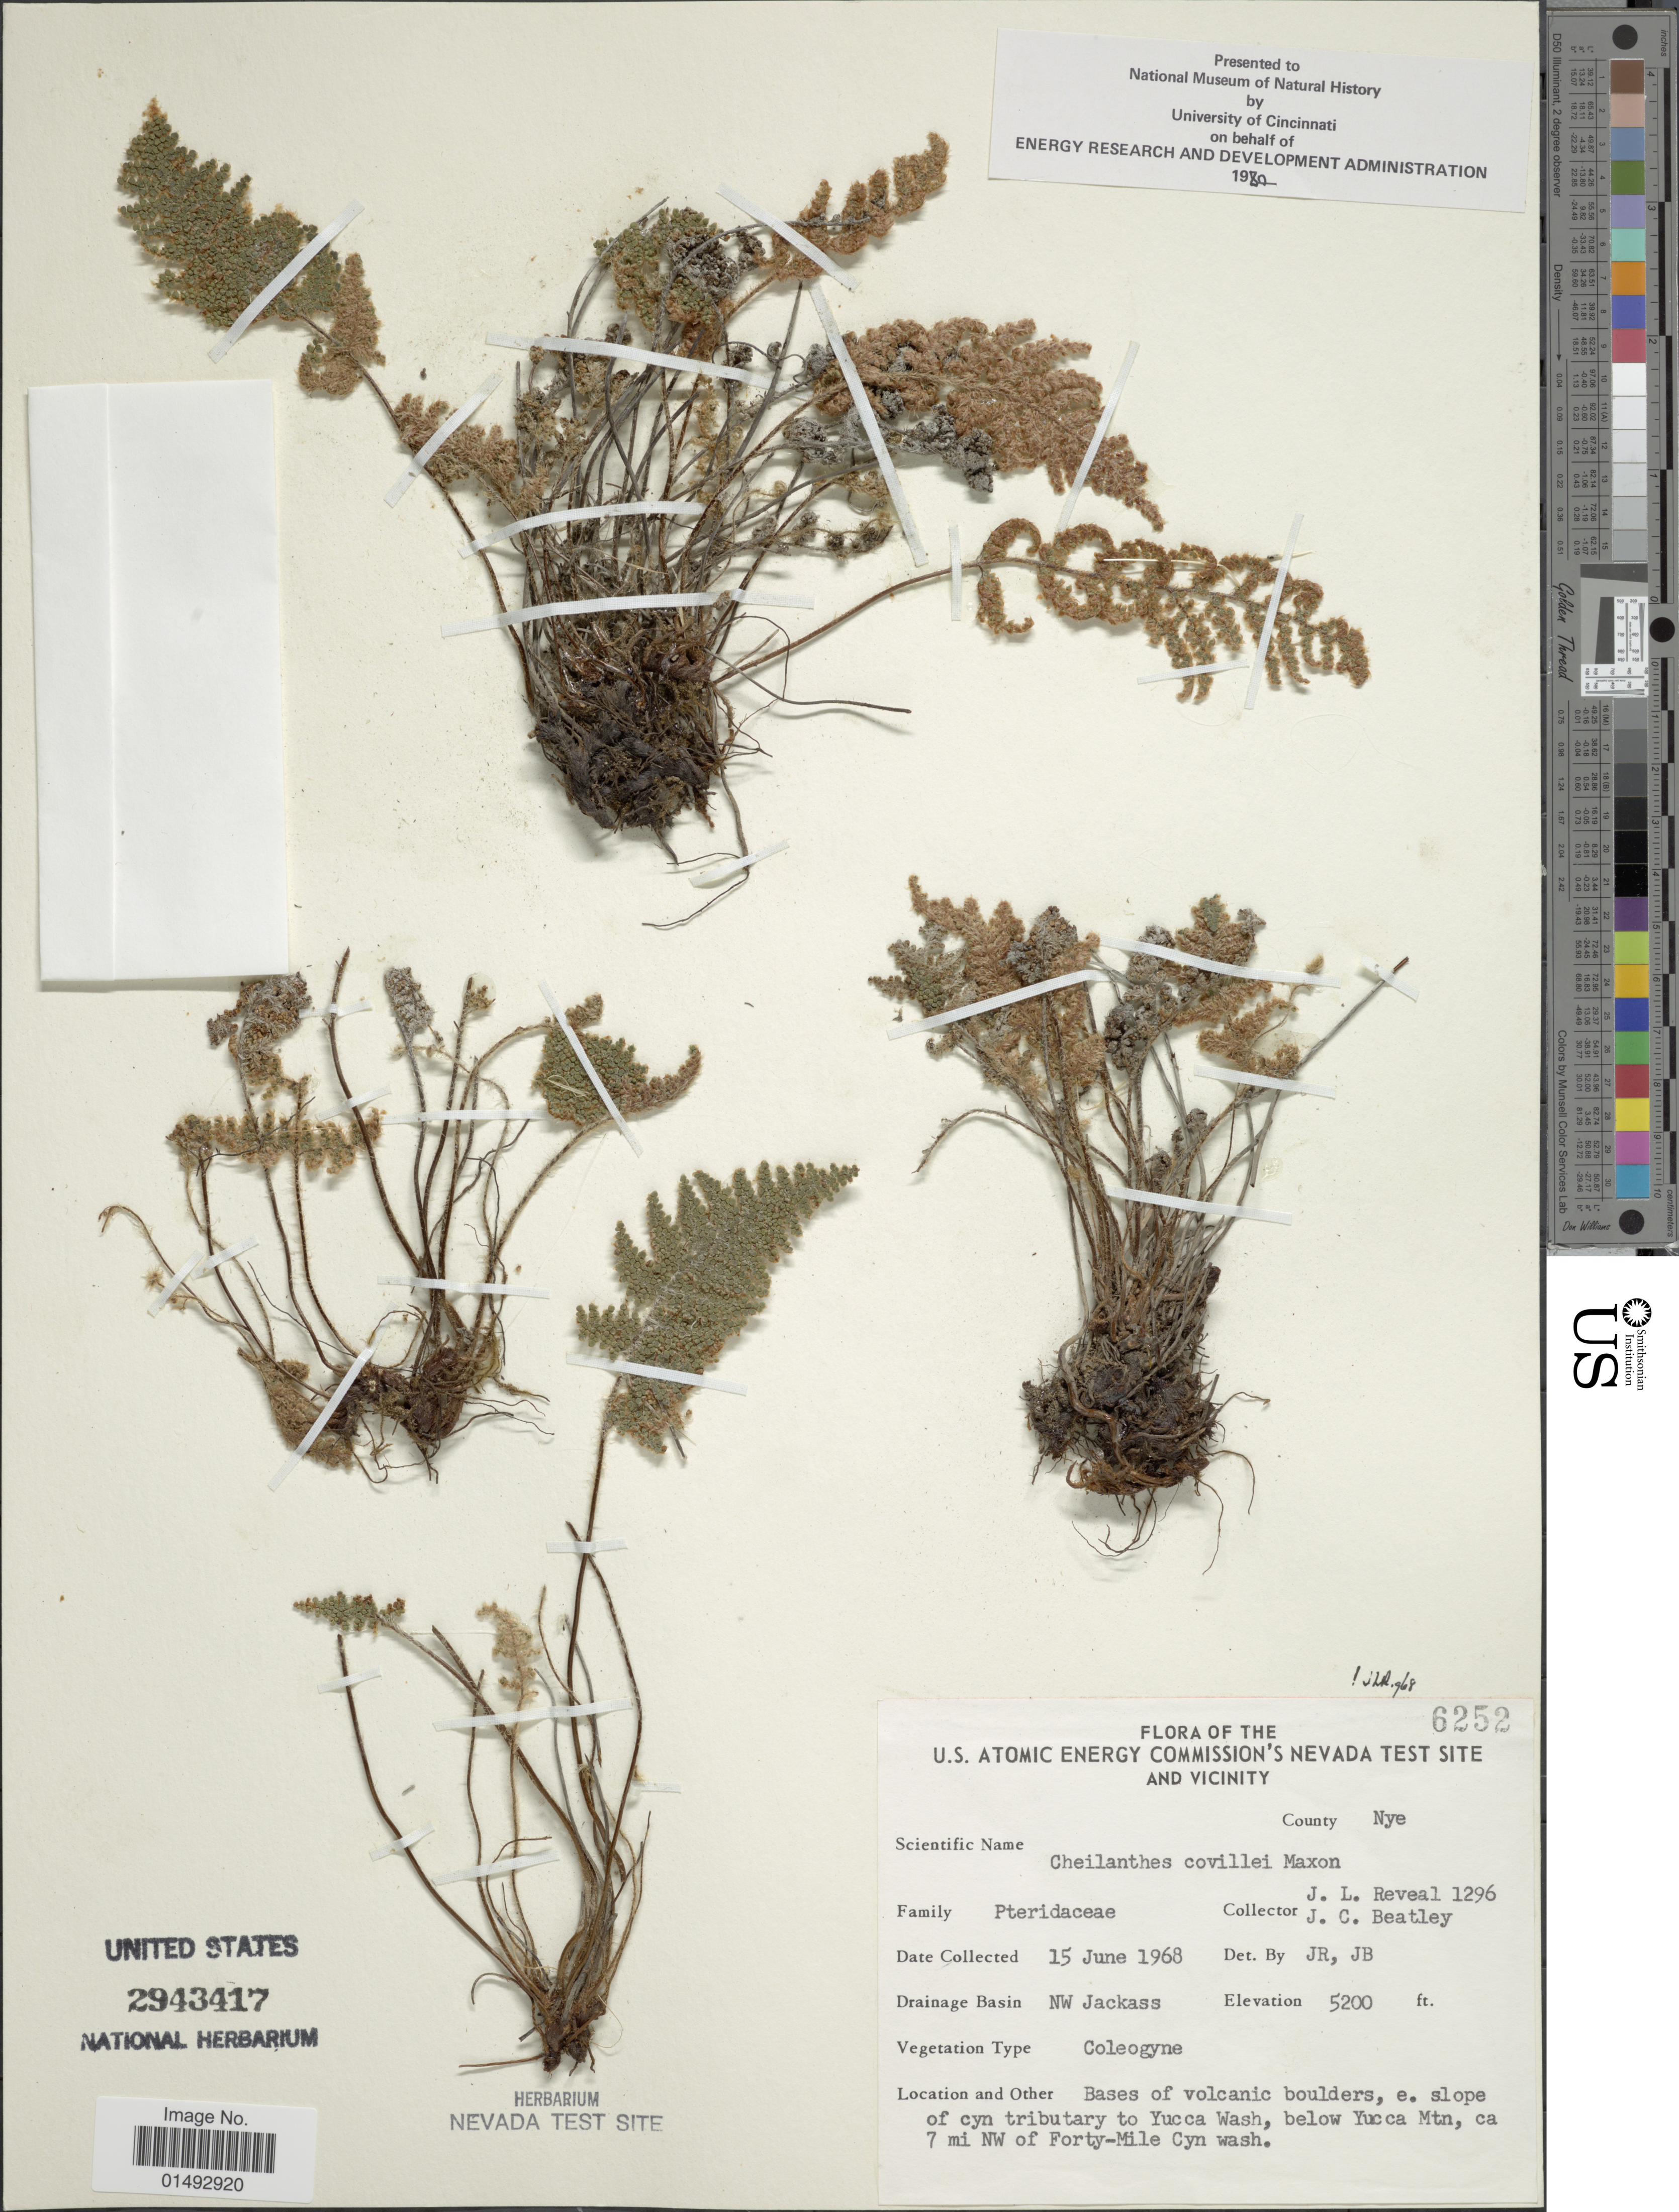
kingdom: Plantae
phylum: Tracheophyta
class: Polypodiopsida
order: Polypodiales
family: Pteridaceae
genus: Myriopteris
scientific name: Myriopteris covillei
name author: (Maxon) Á. Löve & D. Löve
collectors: J. L. Reveal & J. C. Beatley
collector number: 1296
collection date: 1968-06-15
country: United States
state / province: Nevada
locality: U.S. Atomic Energy Commission's Nevada Test Site and vicinity, Drainage Basin NW Jackass, base of volcanic boulders, e. slope of cyn tributary to Yucca Wash, below Yucca Mtn, ca 7 mi NW of Forty-Mile Cyn wash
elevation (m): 1585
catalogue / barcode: US 2943417